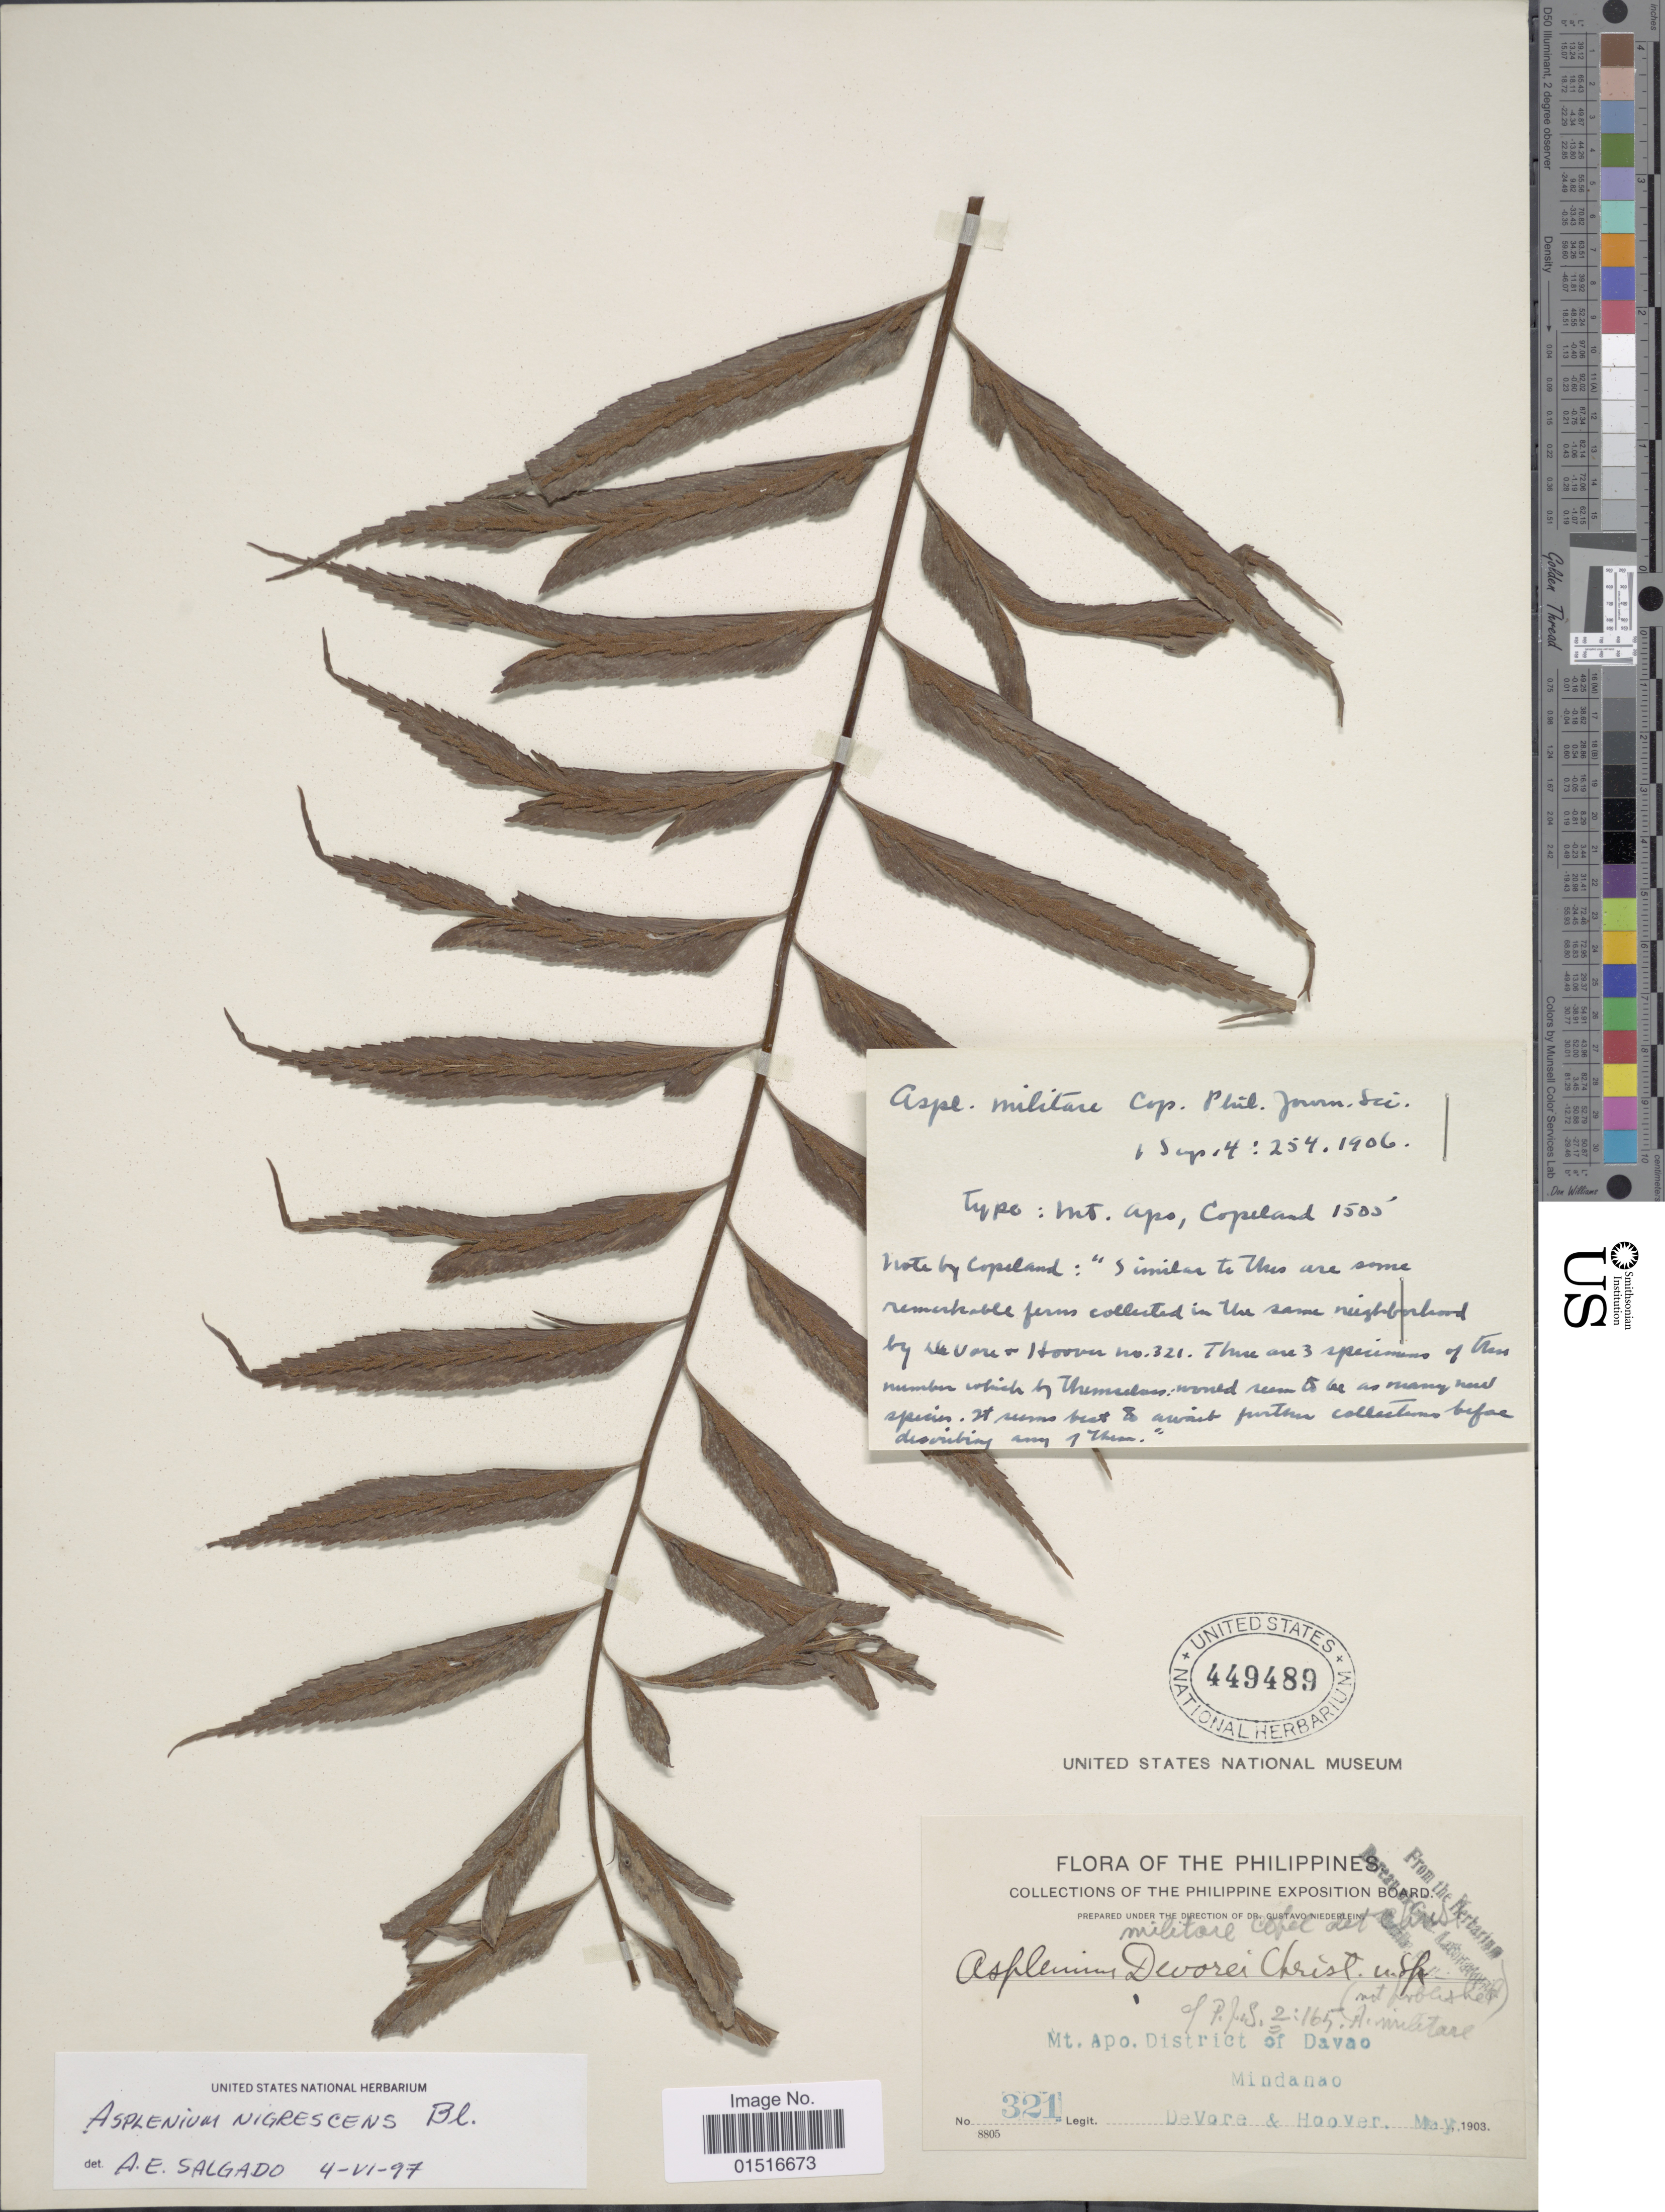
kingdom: Plantae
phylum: Tracheophyta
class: Polypodiopsida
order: Polypodiales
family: Aspleniaceae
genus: Asplenium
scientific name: Asplenium nigrescens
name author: Blume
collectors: -. DeVore & -- Hoover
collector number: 321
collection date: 1903-05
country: Philippines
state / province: Davao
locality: Mt. Apo. District of Davao, Mindanao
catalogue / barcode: US 449489